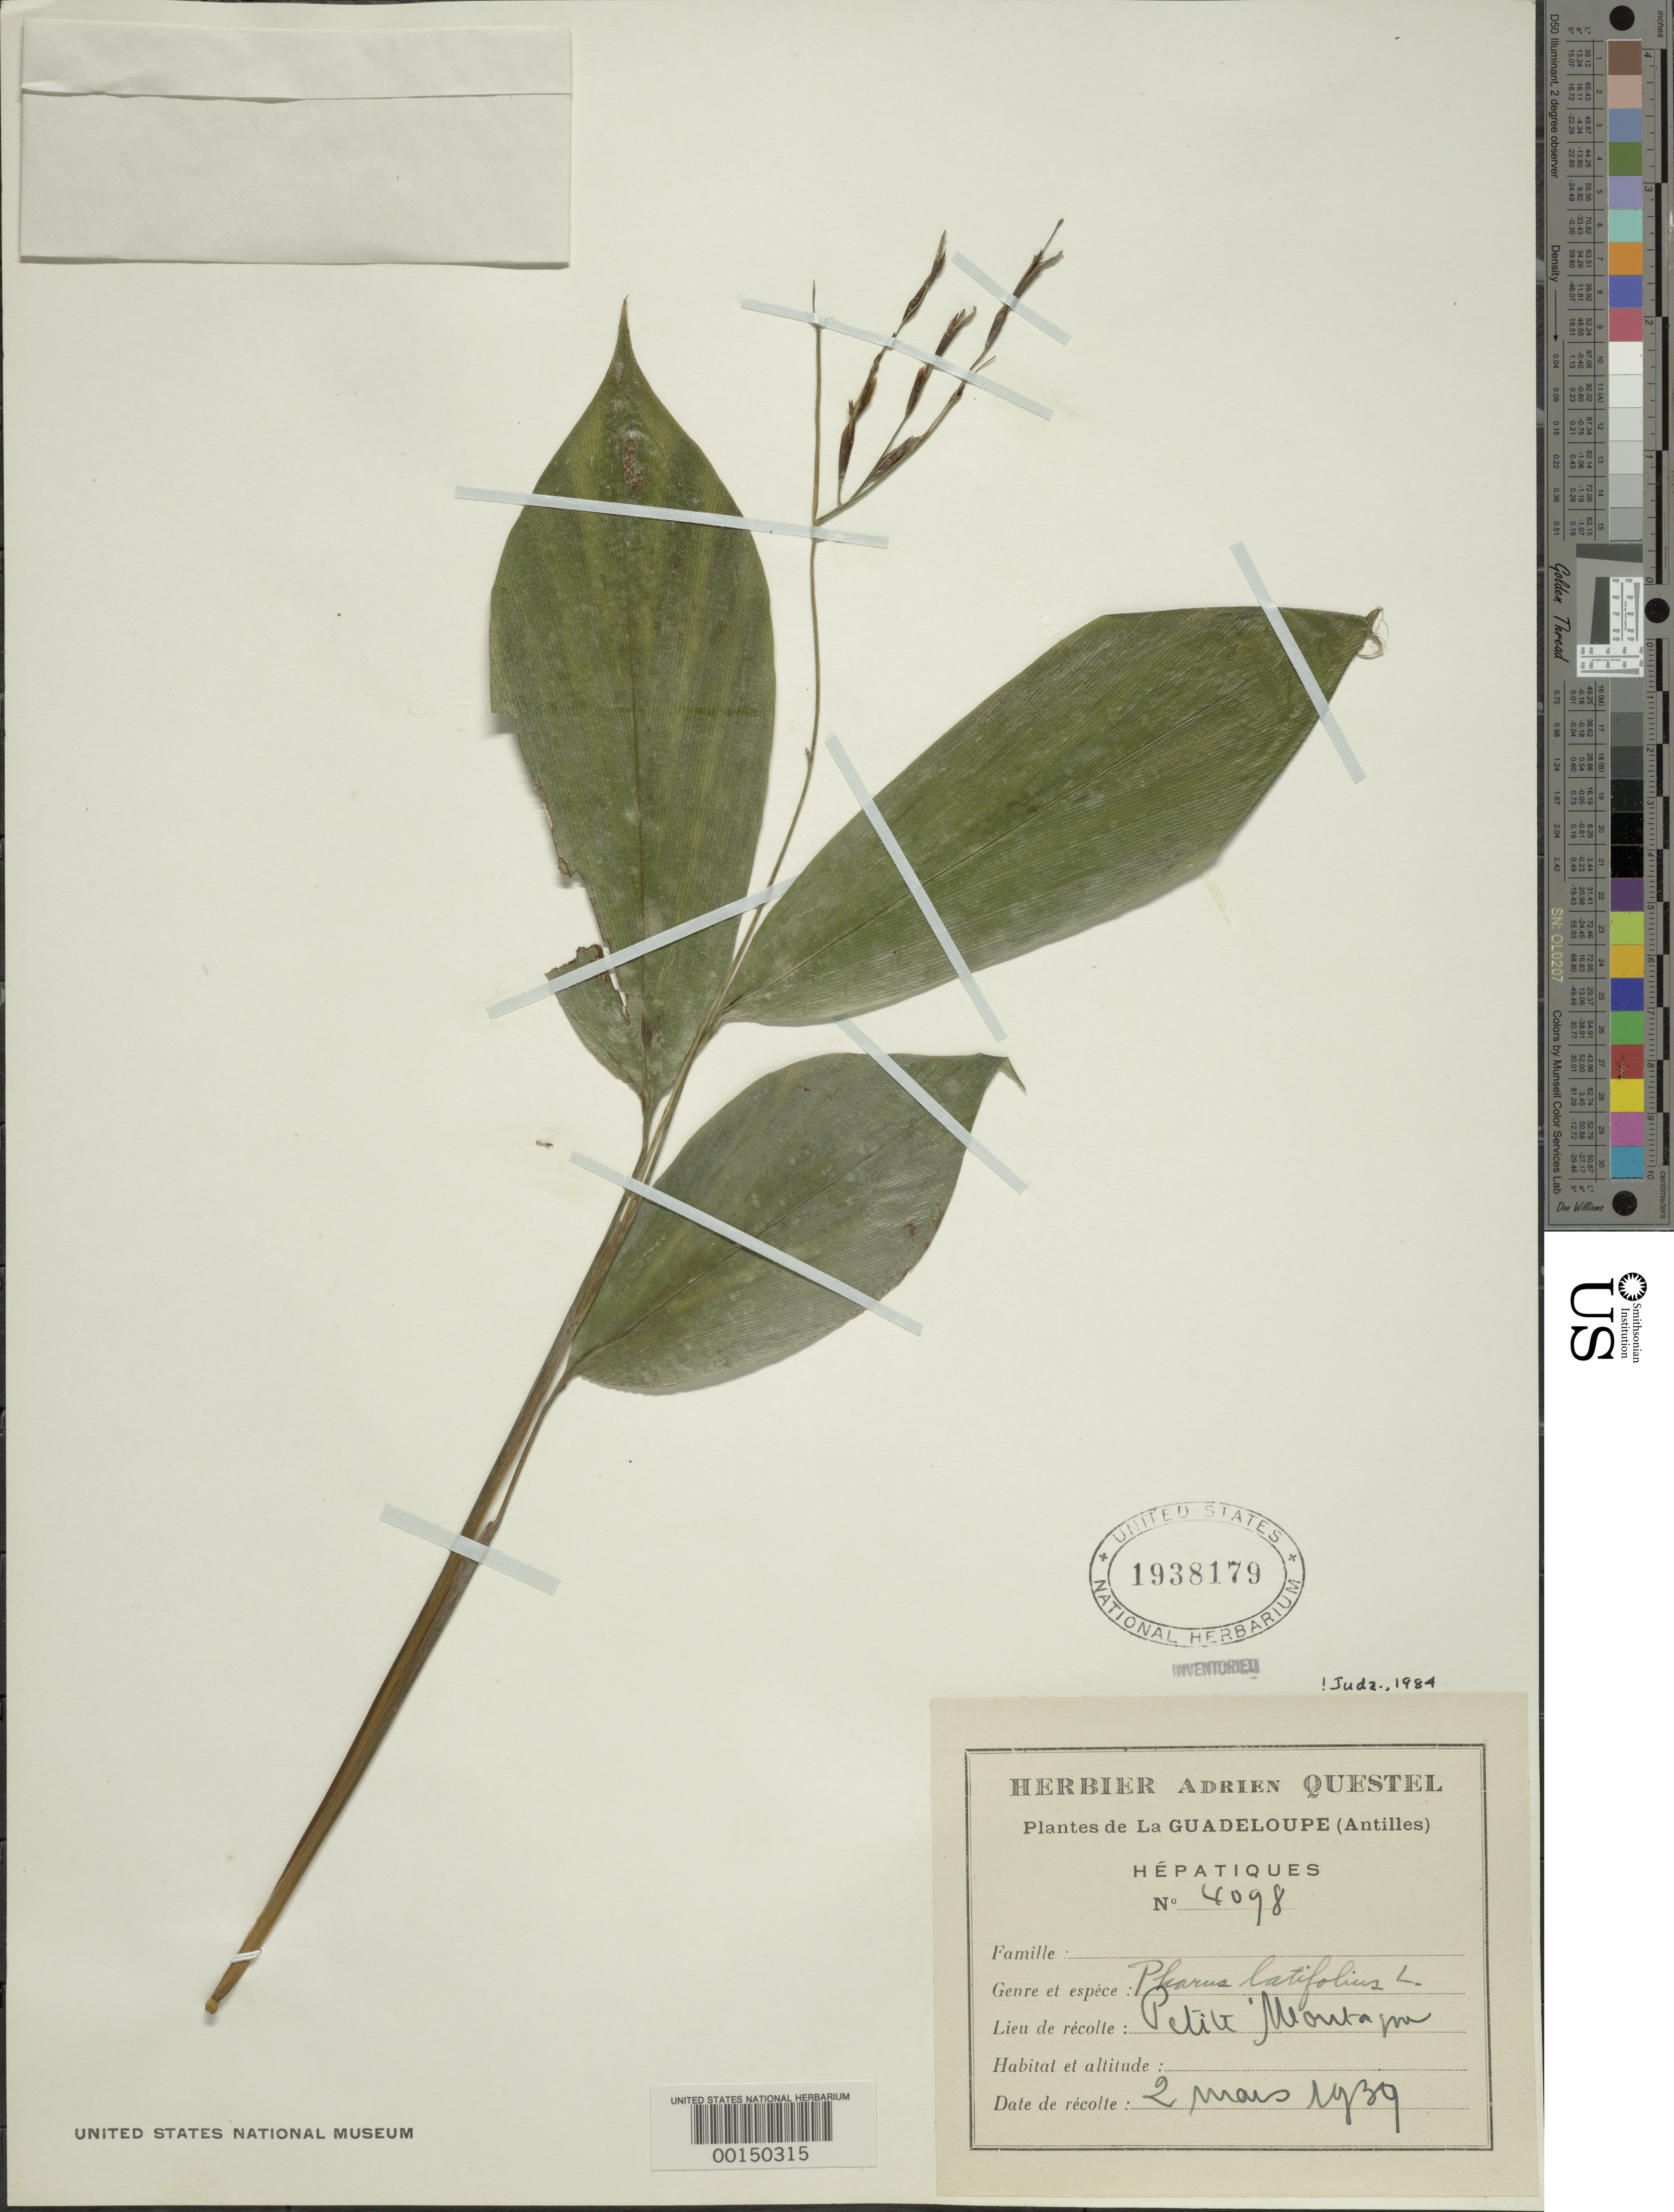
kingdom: Plantae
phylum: Tracheophyta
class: Liliopsida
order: Poales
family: Poaceae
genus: Pharus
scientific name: Pharus latifolius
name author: L.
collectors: -. Meontaim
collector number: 4098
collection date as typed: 02 Mar 1939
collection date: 1939-03-02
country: Guadeloupe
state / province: Basse-terre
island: Basse Terre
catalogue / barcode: US 1938179